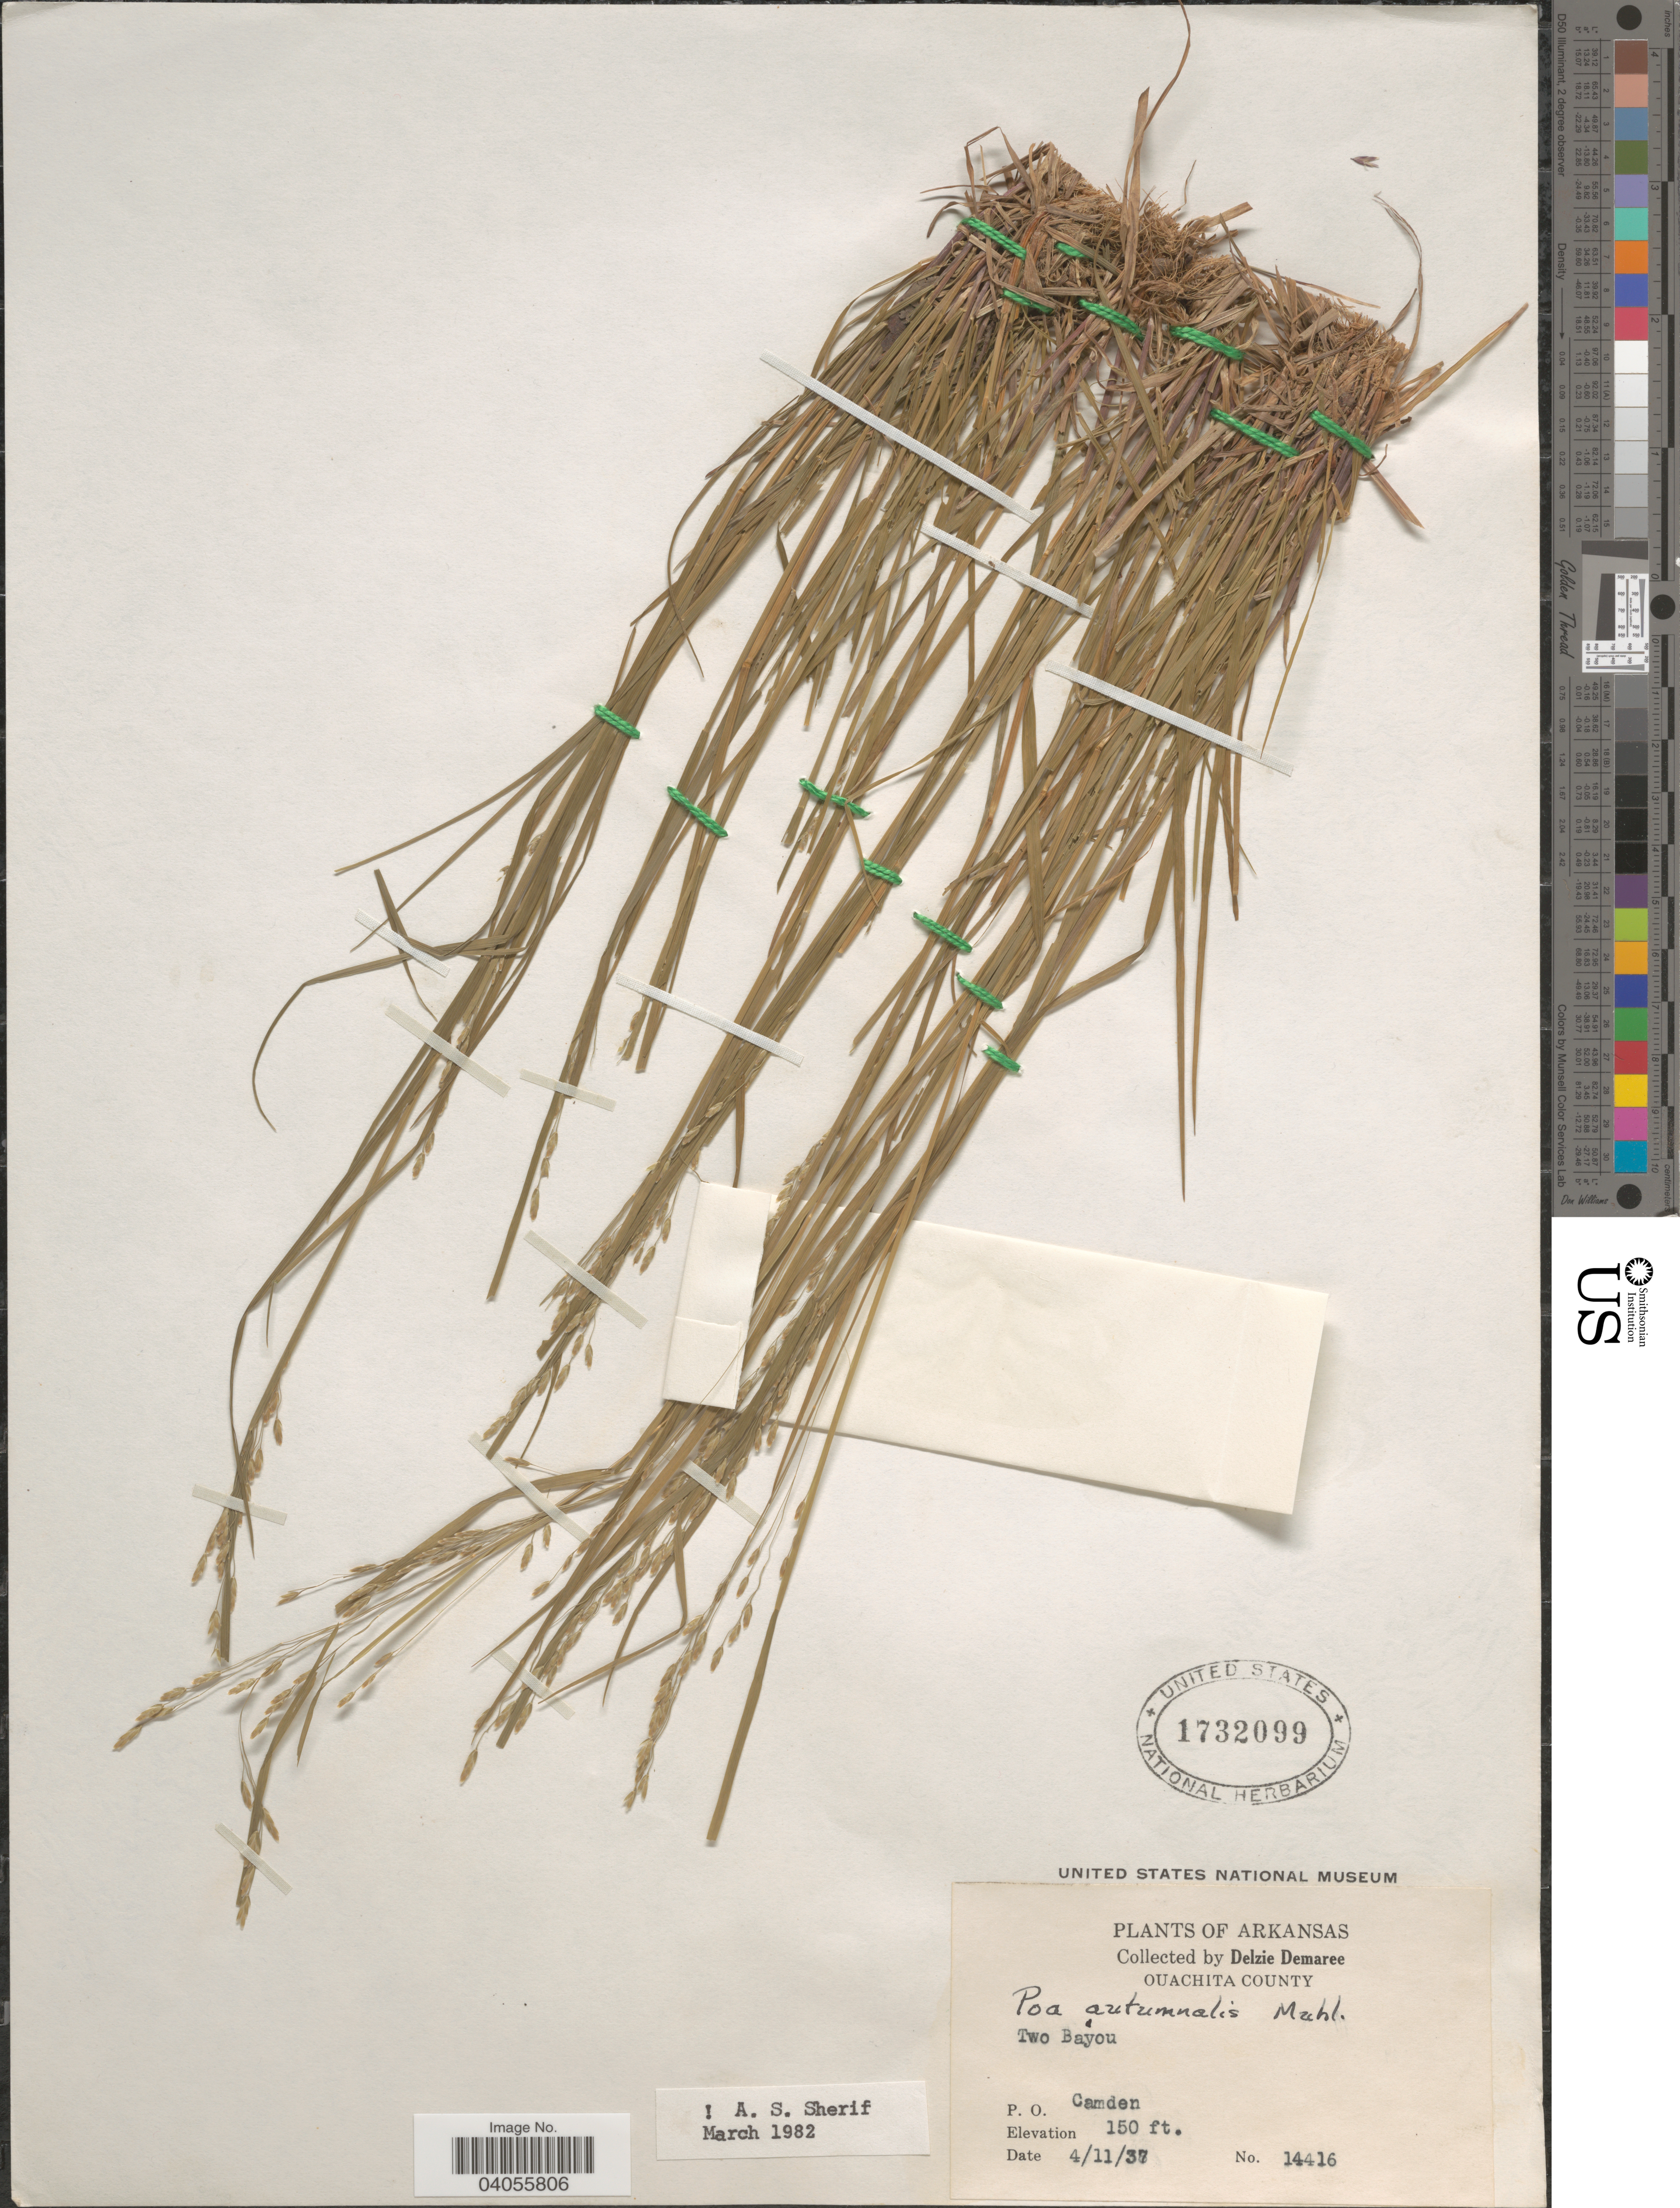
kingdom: Plantae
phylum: Tracheophyta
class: Liliopsida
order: Poales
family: Poaceae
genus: Poa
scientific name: Poa autumnalis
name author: Muhl. ex Elliott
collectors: D. Demaree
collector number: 14416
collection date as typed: Transcribed d/m/y: 11/4/37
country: United States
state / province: Arkansas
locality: Ouachita County. Two Bayou. P. O. Camden.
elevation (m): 46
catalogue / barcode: US 1732099